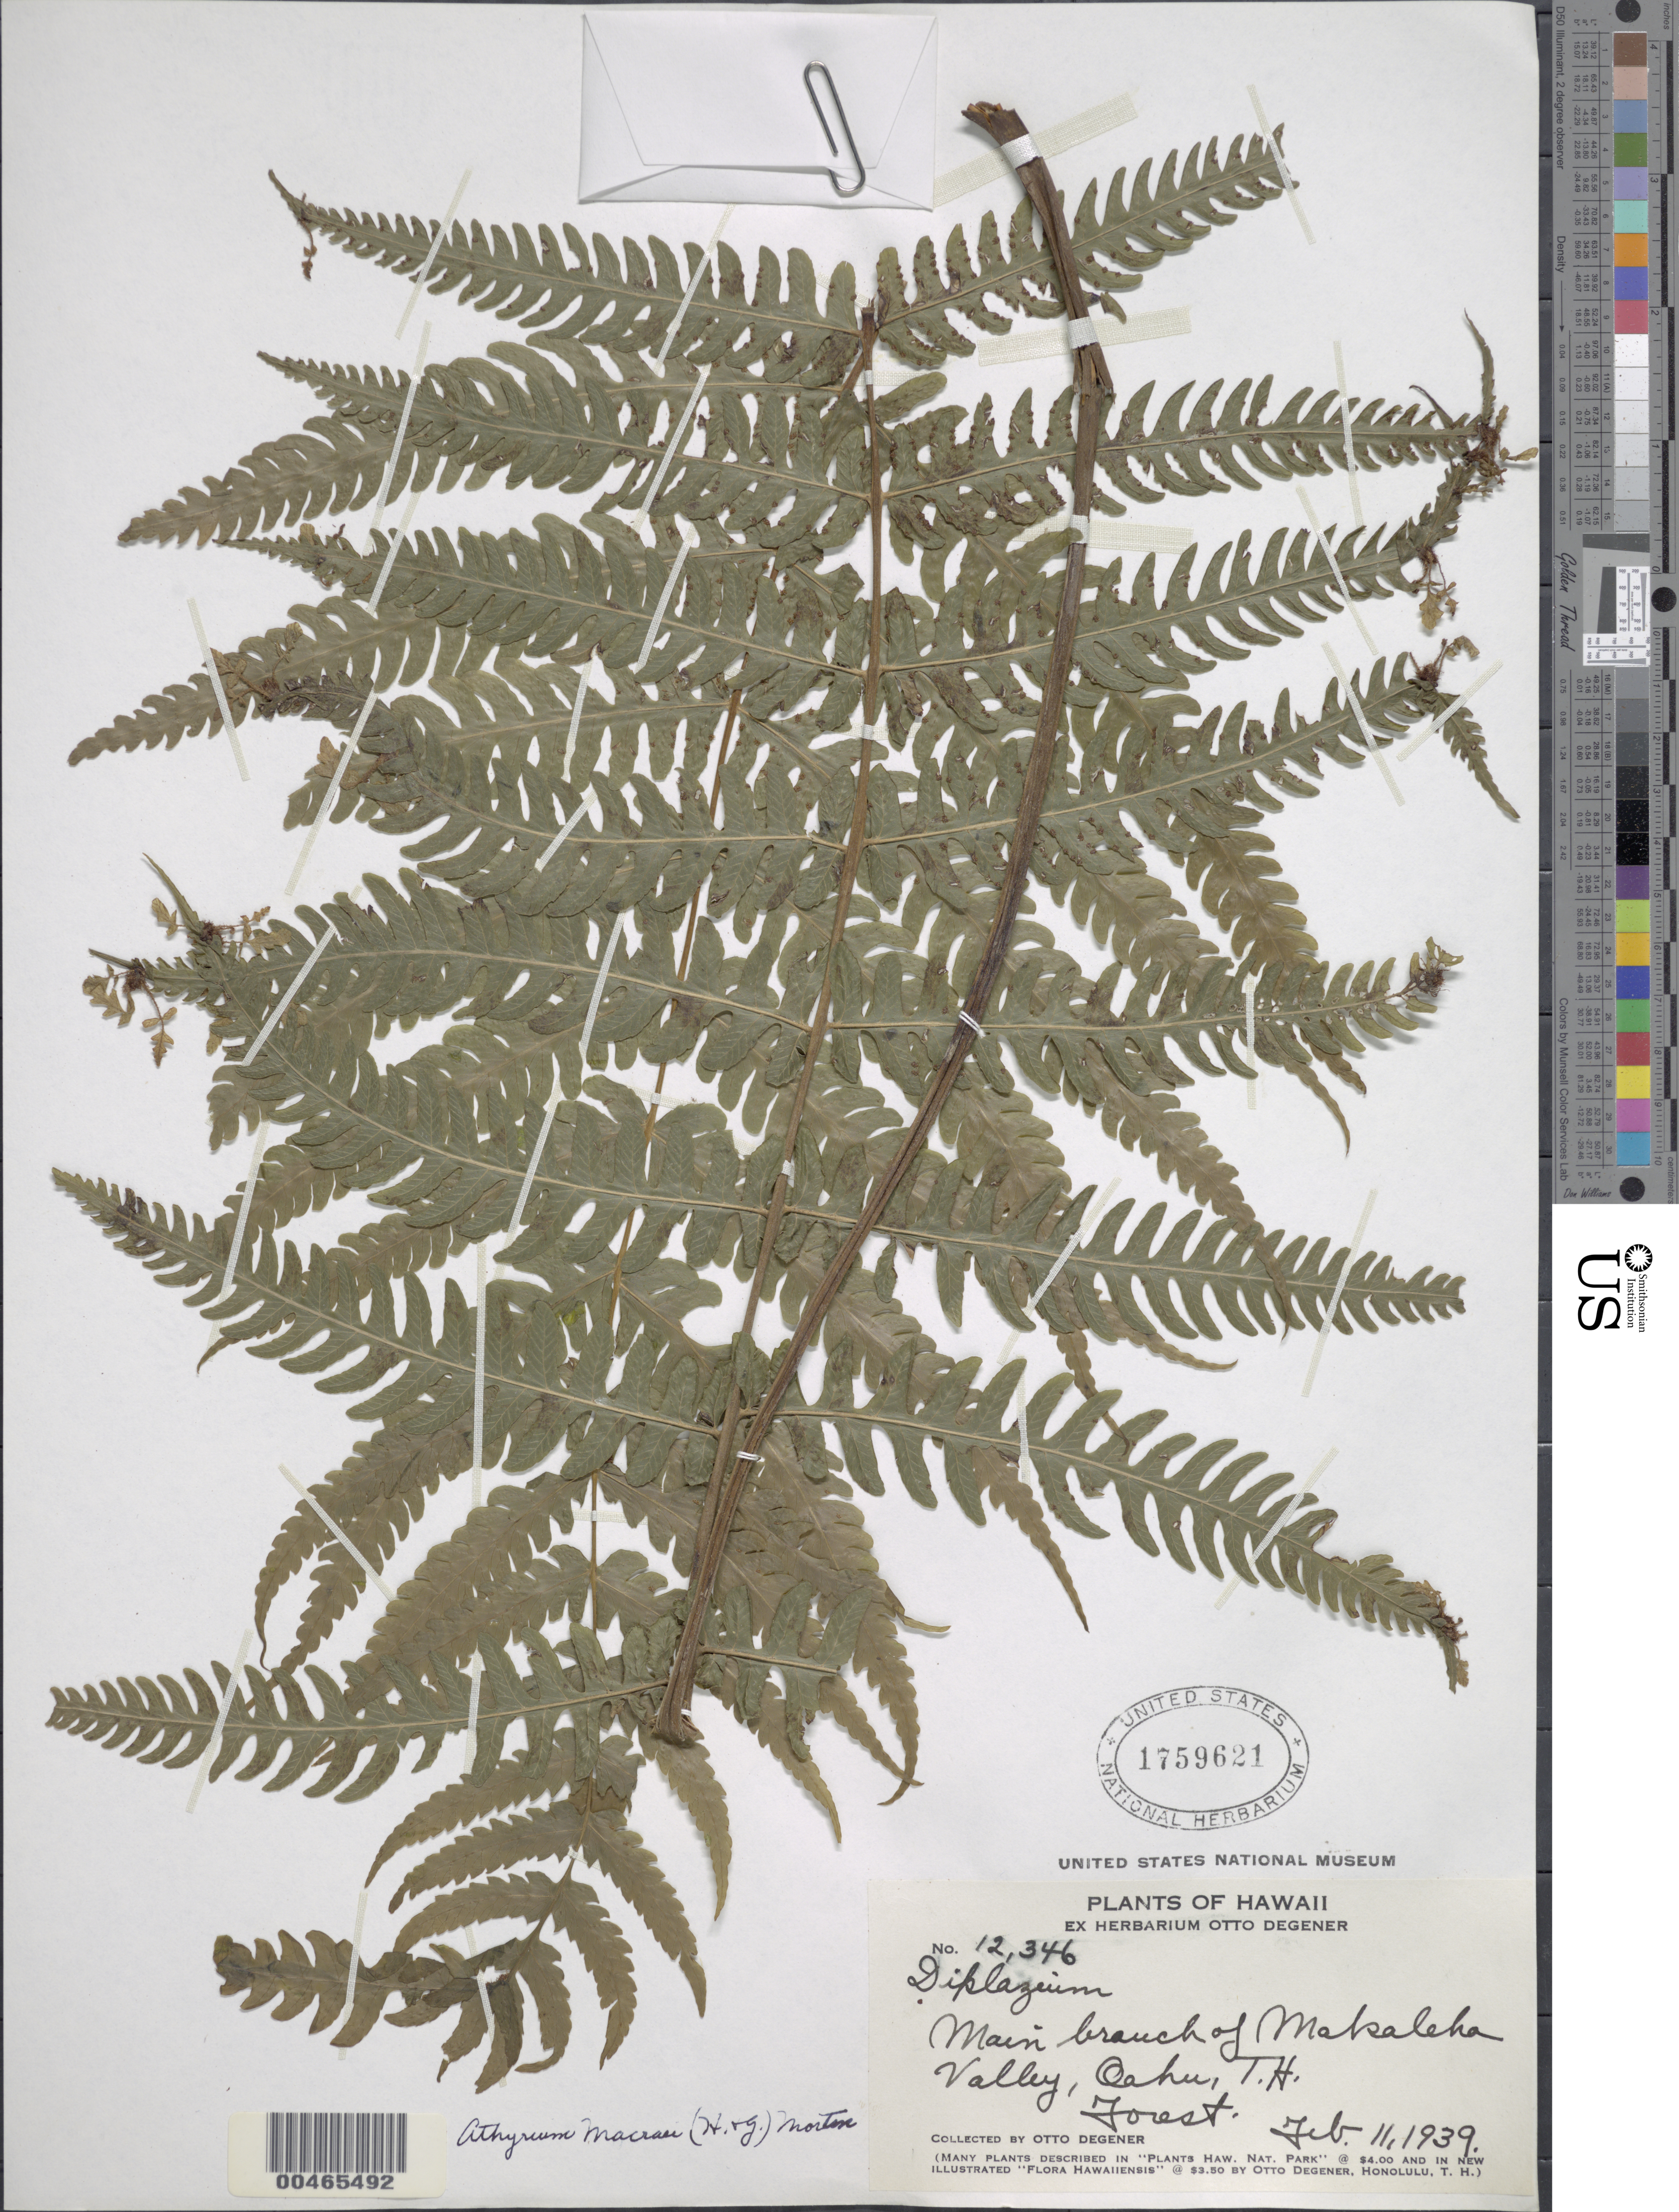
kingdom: Plantae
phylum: Tracheophyta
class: Polypodiopsida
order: Polypodiales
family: Athyriaceae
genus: Deparia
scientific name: Deparia prolifera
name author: (Kaulf.) Hook. & Grev.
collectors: O. Degener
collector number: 12346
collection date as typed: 11 Feb 1939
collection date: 1939-02-11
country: United States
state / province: Hawaii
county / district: Honolulu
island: Oahu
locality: Main branch of Makaleha Valley, Oahu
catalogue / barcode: US 1759621